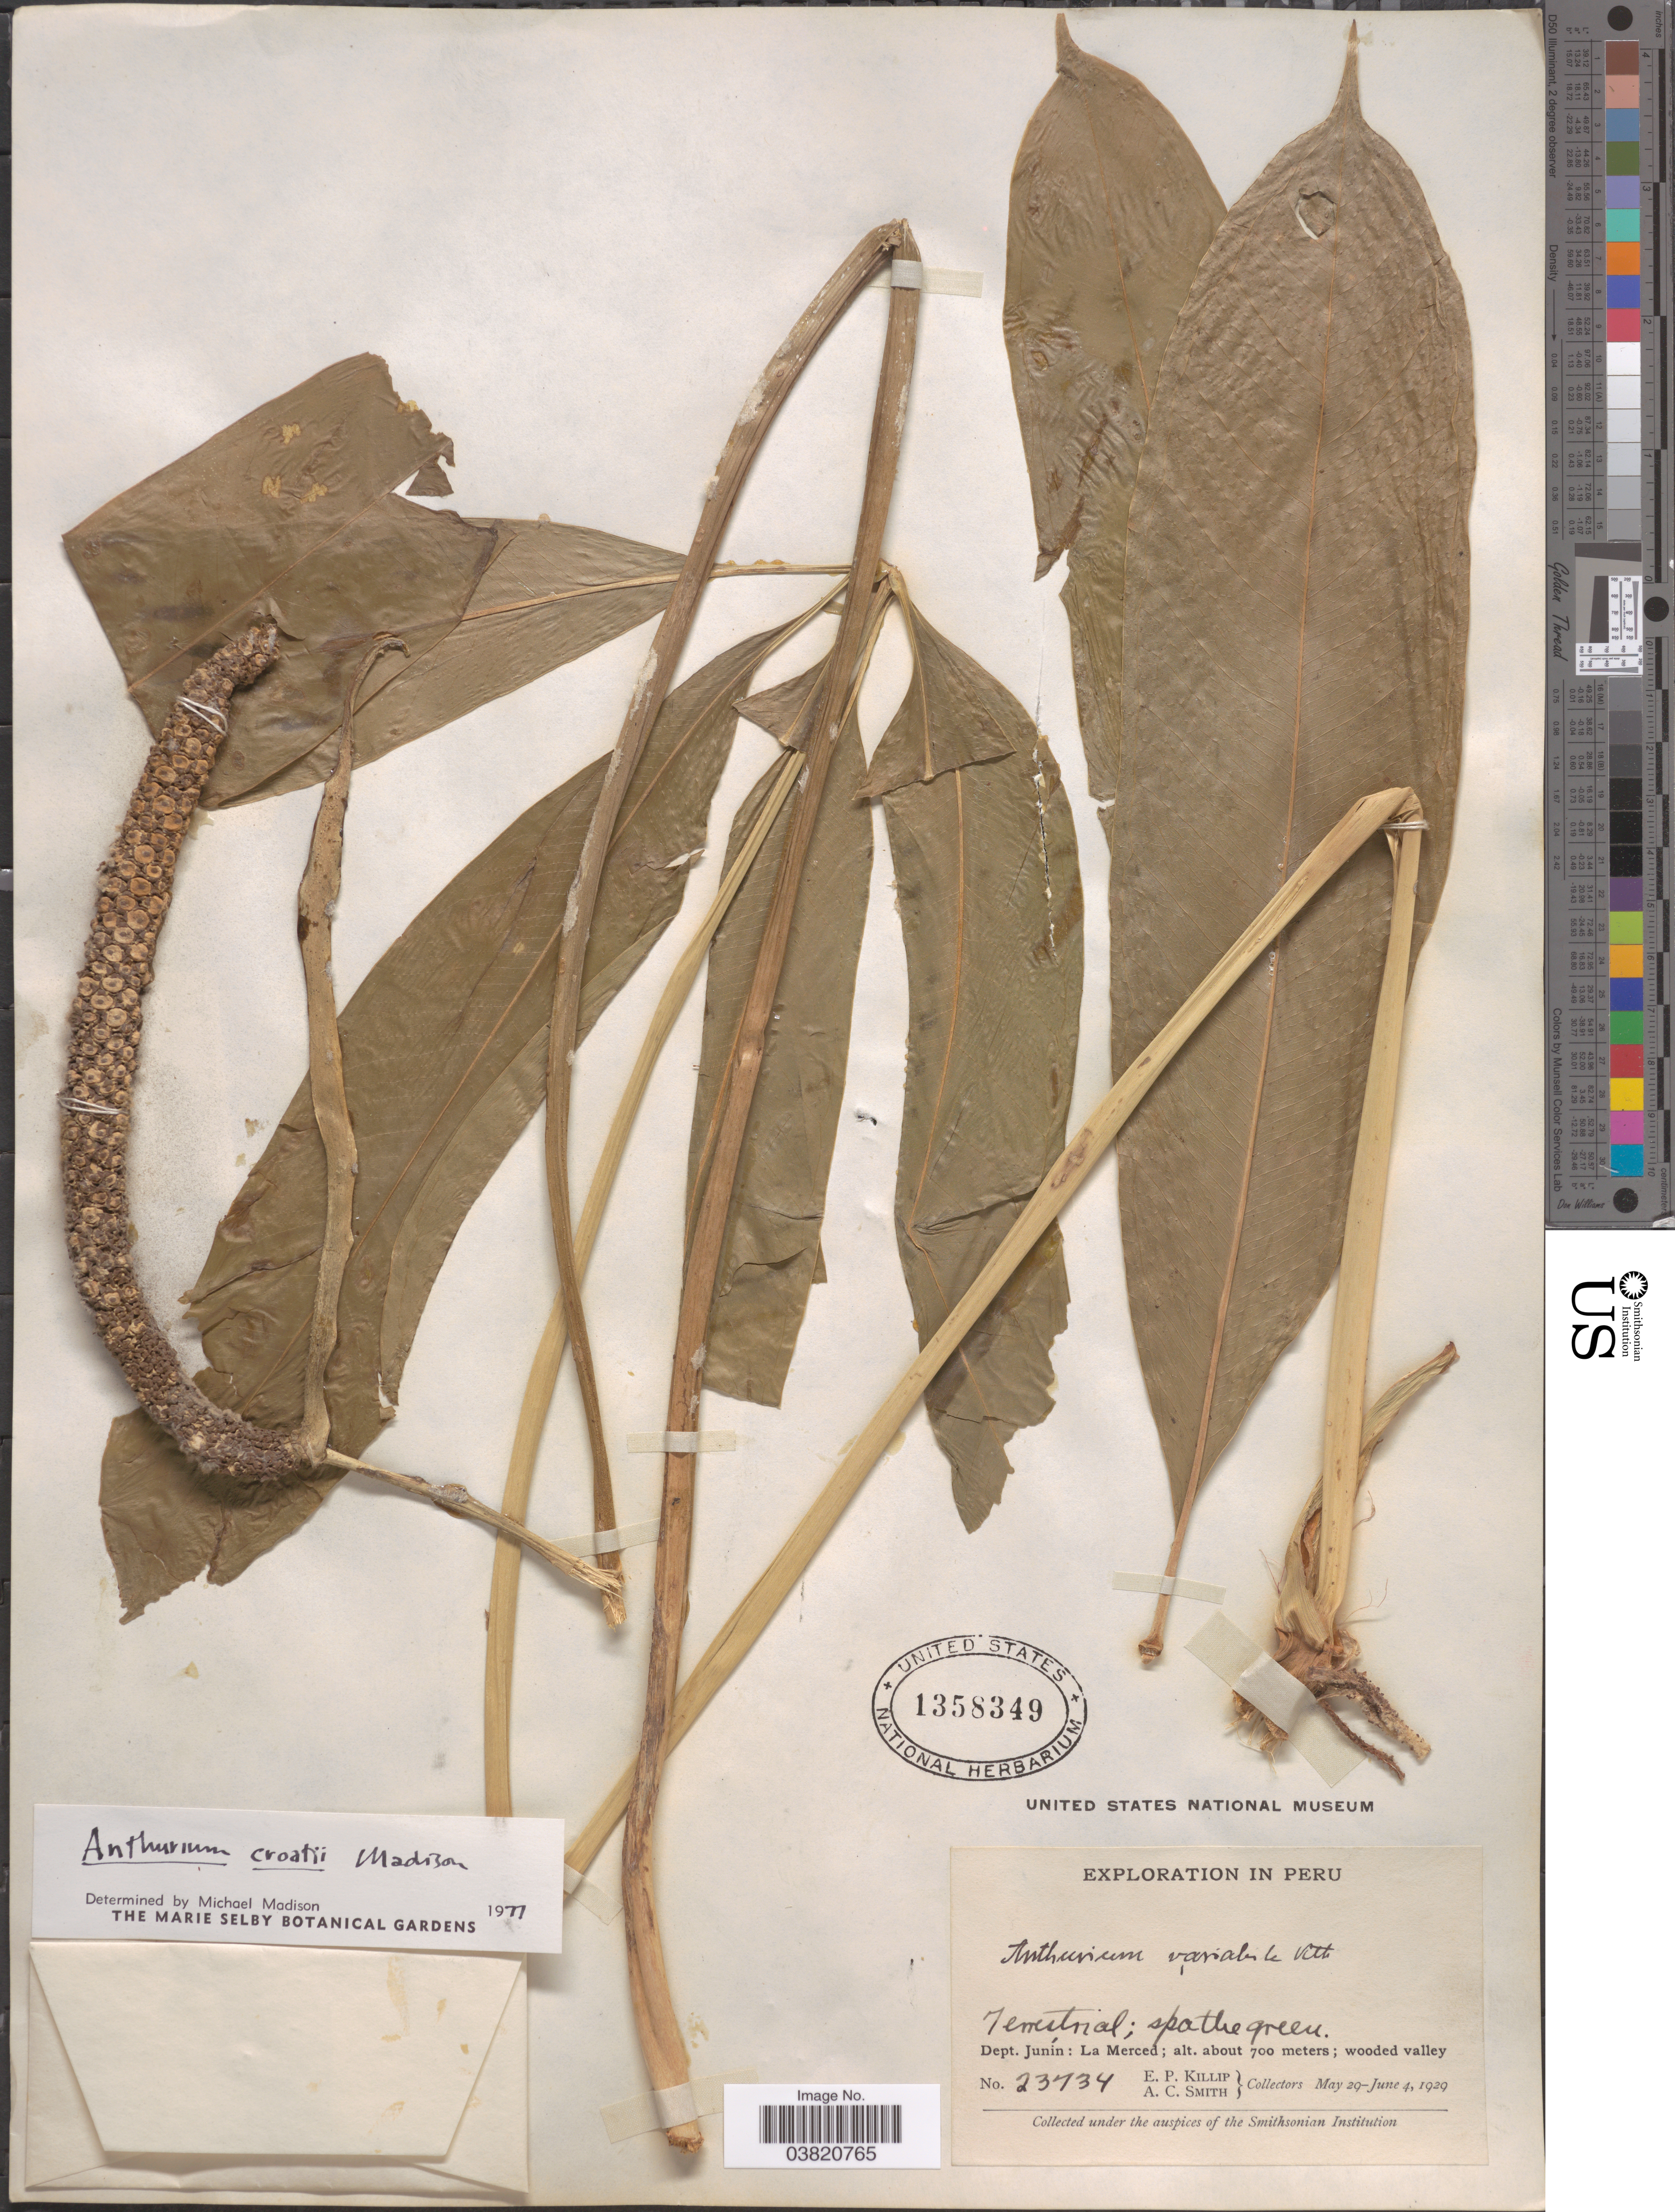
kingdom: Plantae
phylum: Tracheophyta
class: Liliopsida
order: Alismatales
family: Araceae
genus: Anthurium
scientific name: Anthurium croatii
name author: Madison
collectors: E. P. Killip & A. C. Smith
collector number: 23734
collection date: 1929-05-29/1929-06-04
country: Peru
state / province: Junín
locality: Dept. Junín: La Merced.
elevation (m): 700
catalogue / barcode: US 1358349